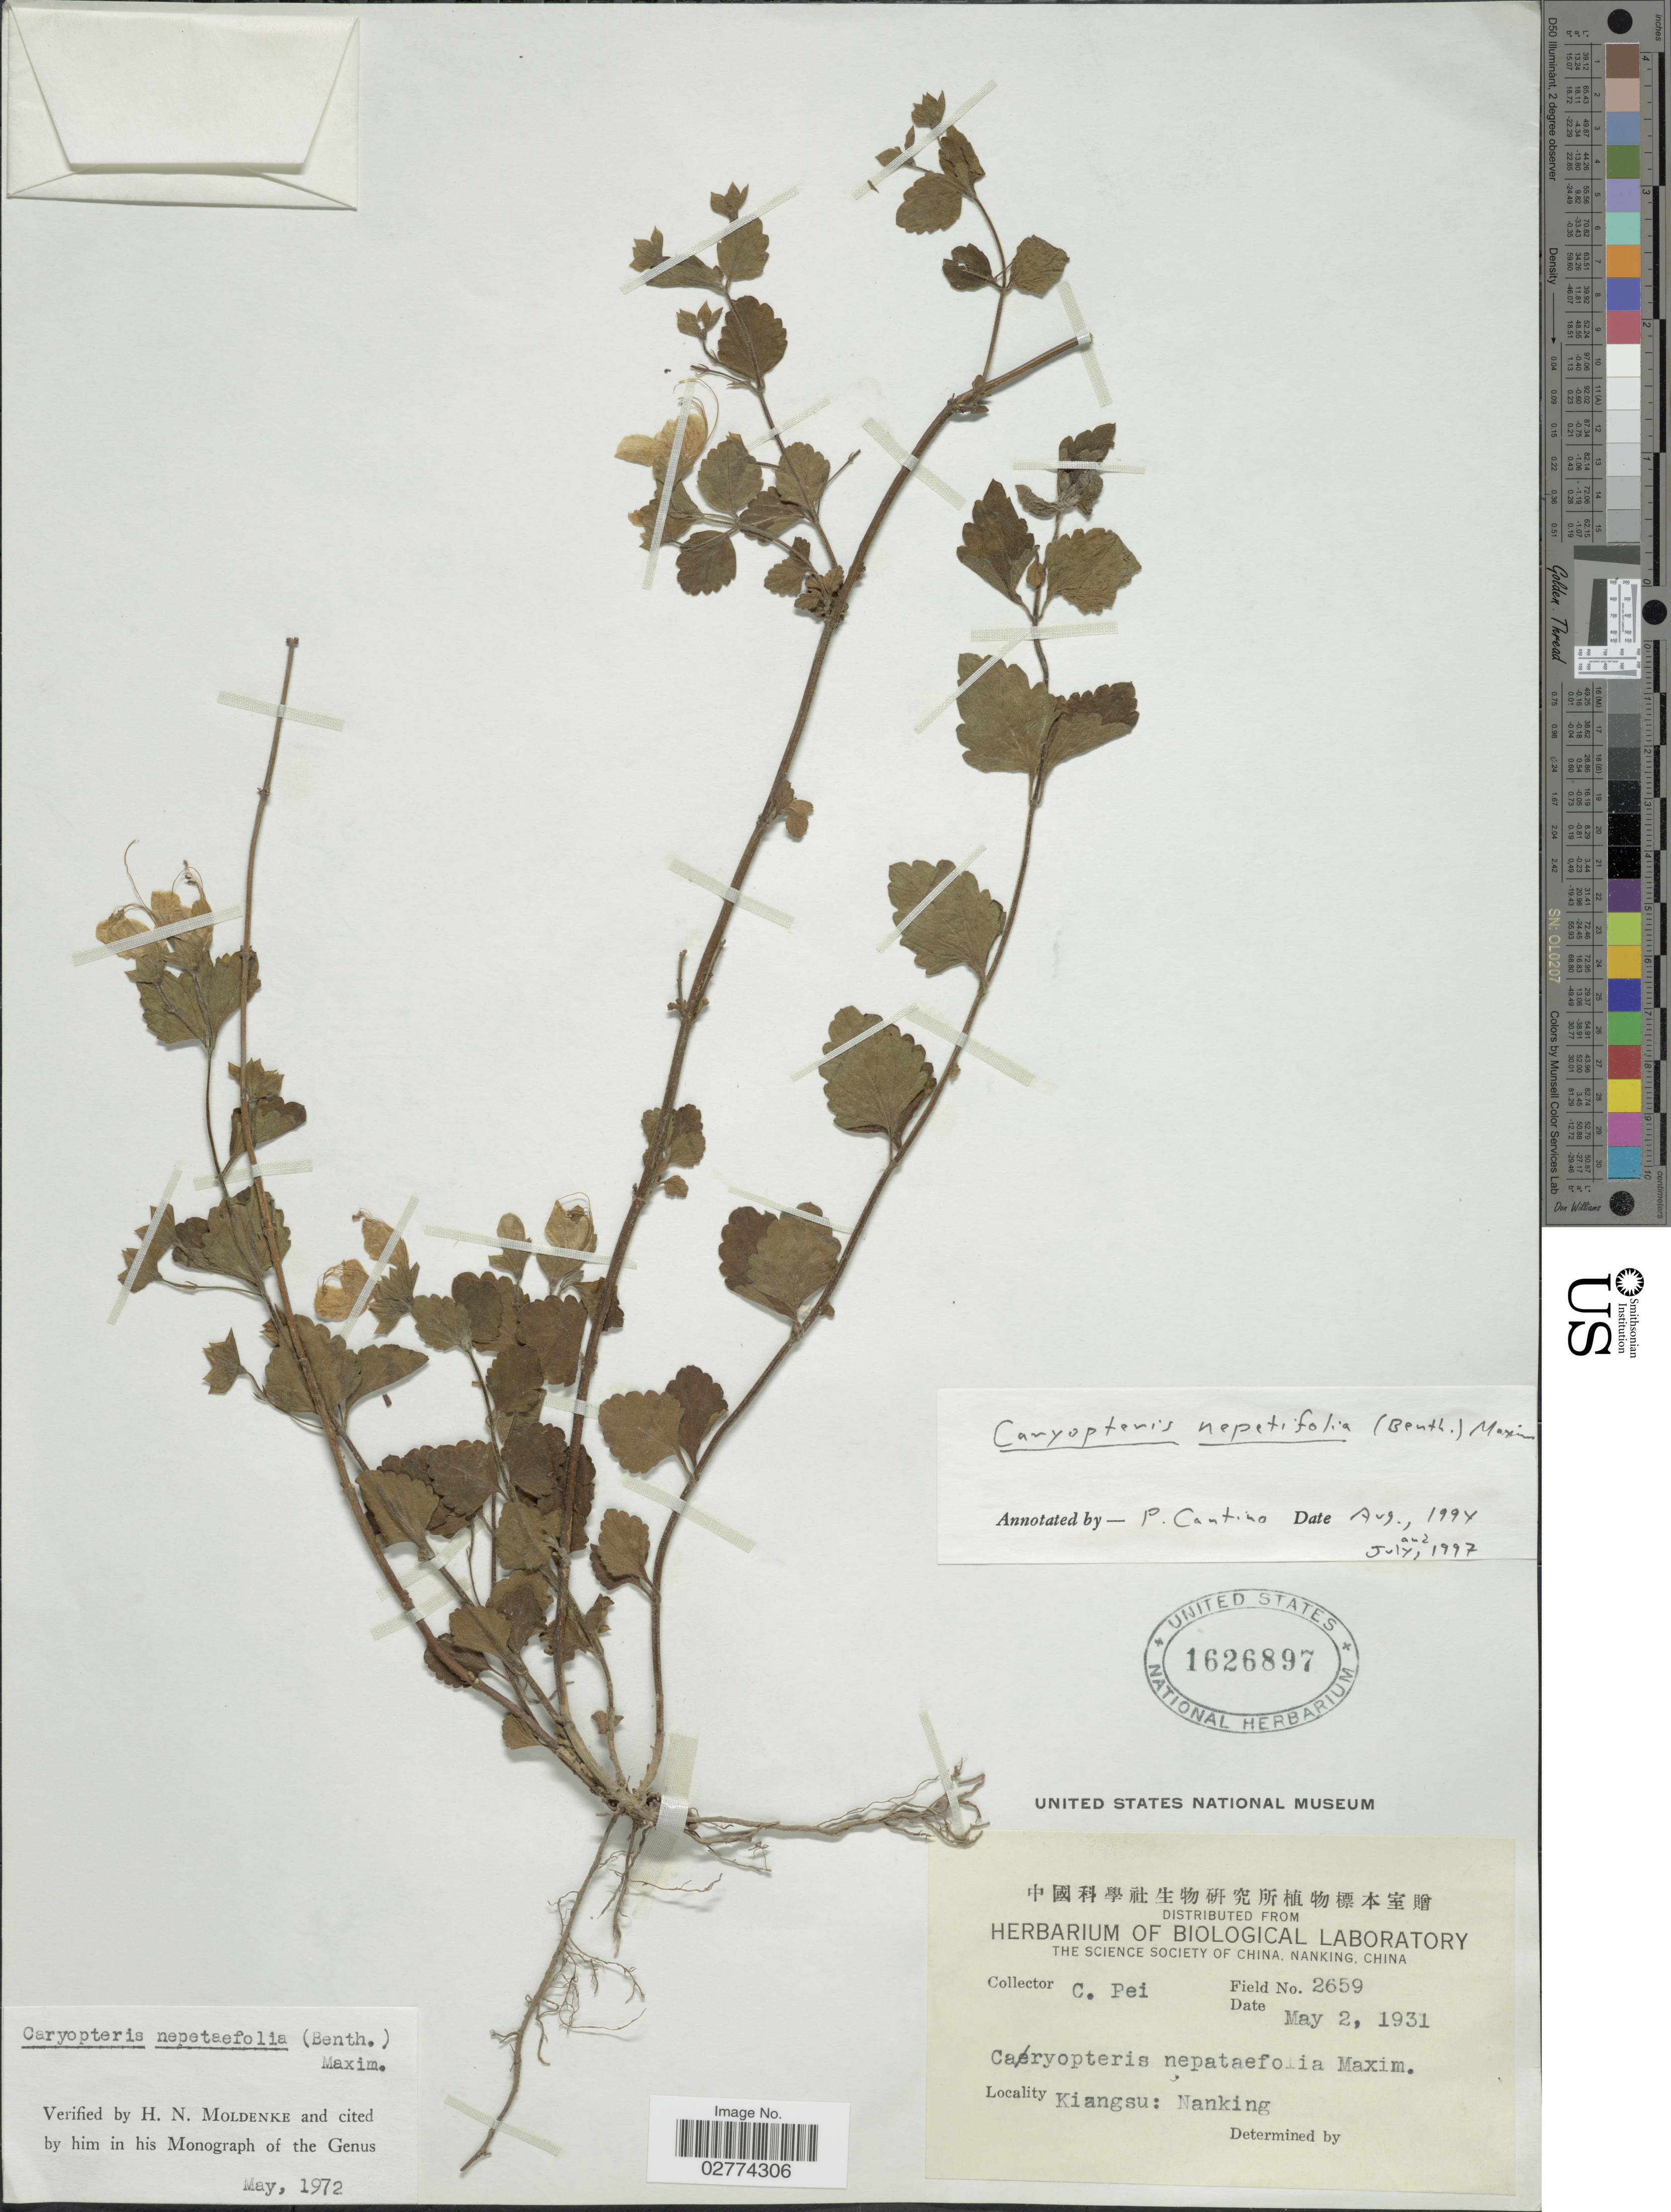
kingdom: Plantae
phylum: Tracheophyta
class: Magnoliopsida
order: Lamiales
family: Lamiaceae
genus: Caryopteris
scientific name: Caryopteris nepetifolia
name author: (Benth.) Maxim.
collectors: C. P'ei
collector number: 2659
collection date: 1931-05-02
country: China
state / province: Jiangsu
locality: Kiangsu: Nanking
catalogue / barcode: US 1626897